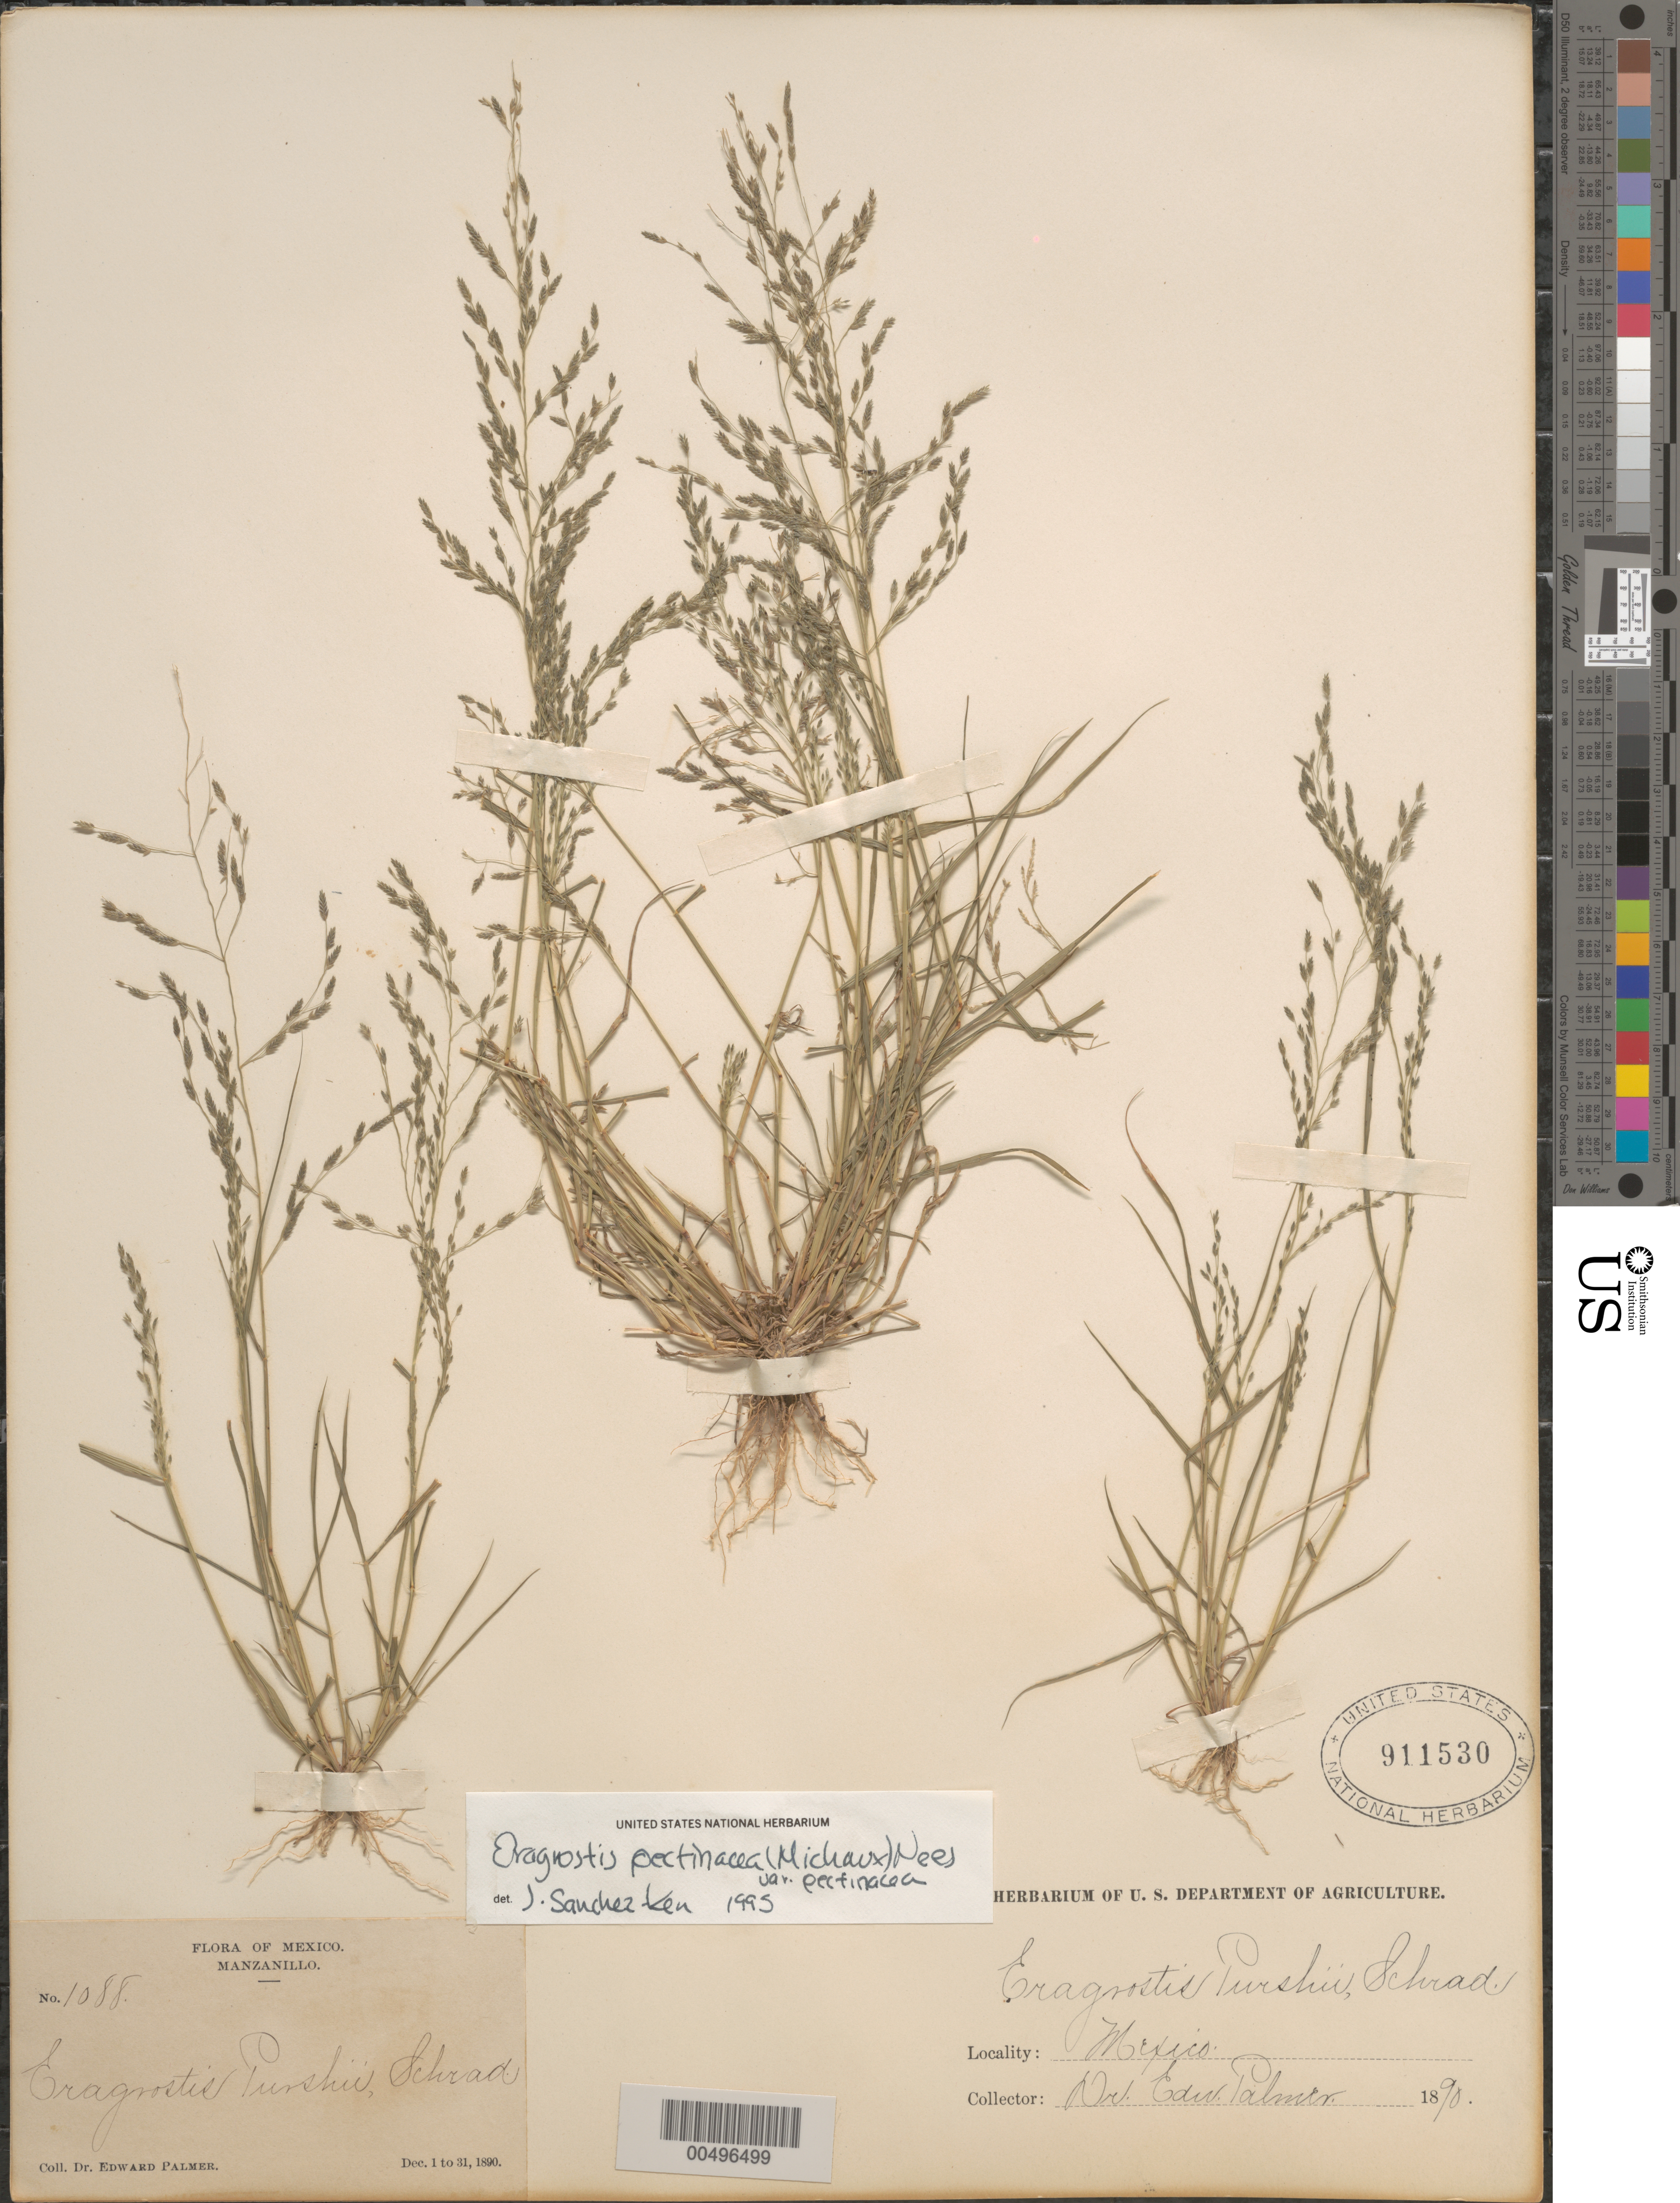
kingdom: Plantae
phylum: Tracheophyta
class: Liliopsida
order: Poales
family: Poaceae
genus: Eragrostis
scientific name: Eragrostis pectinacea var. pectinacea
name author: (Michx.) Nees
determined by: Sánchez-Ken, J. G.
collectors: E. Palmer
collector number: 1088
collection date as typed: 1 Dec 1890 to 31 Dec 1890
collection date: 1890-12-01/1890-12-31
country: Mexico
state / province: Colima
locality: Manzanillo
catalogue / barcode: US 911530